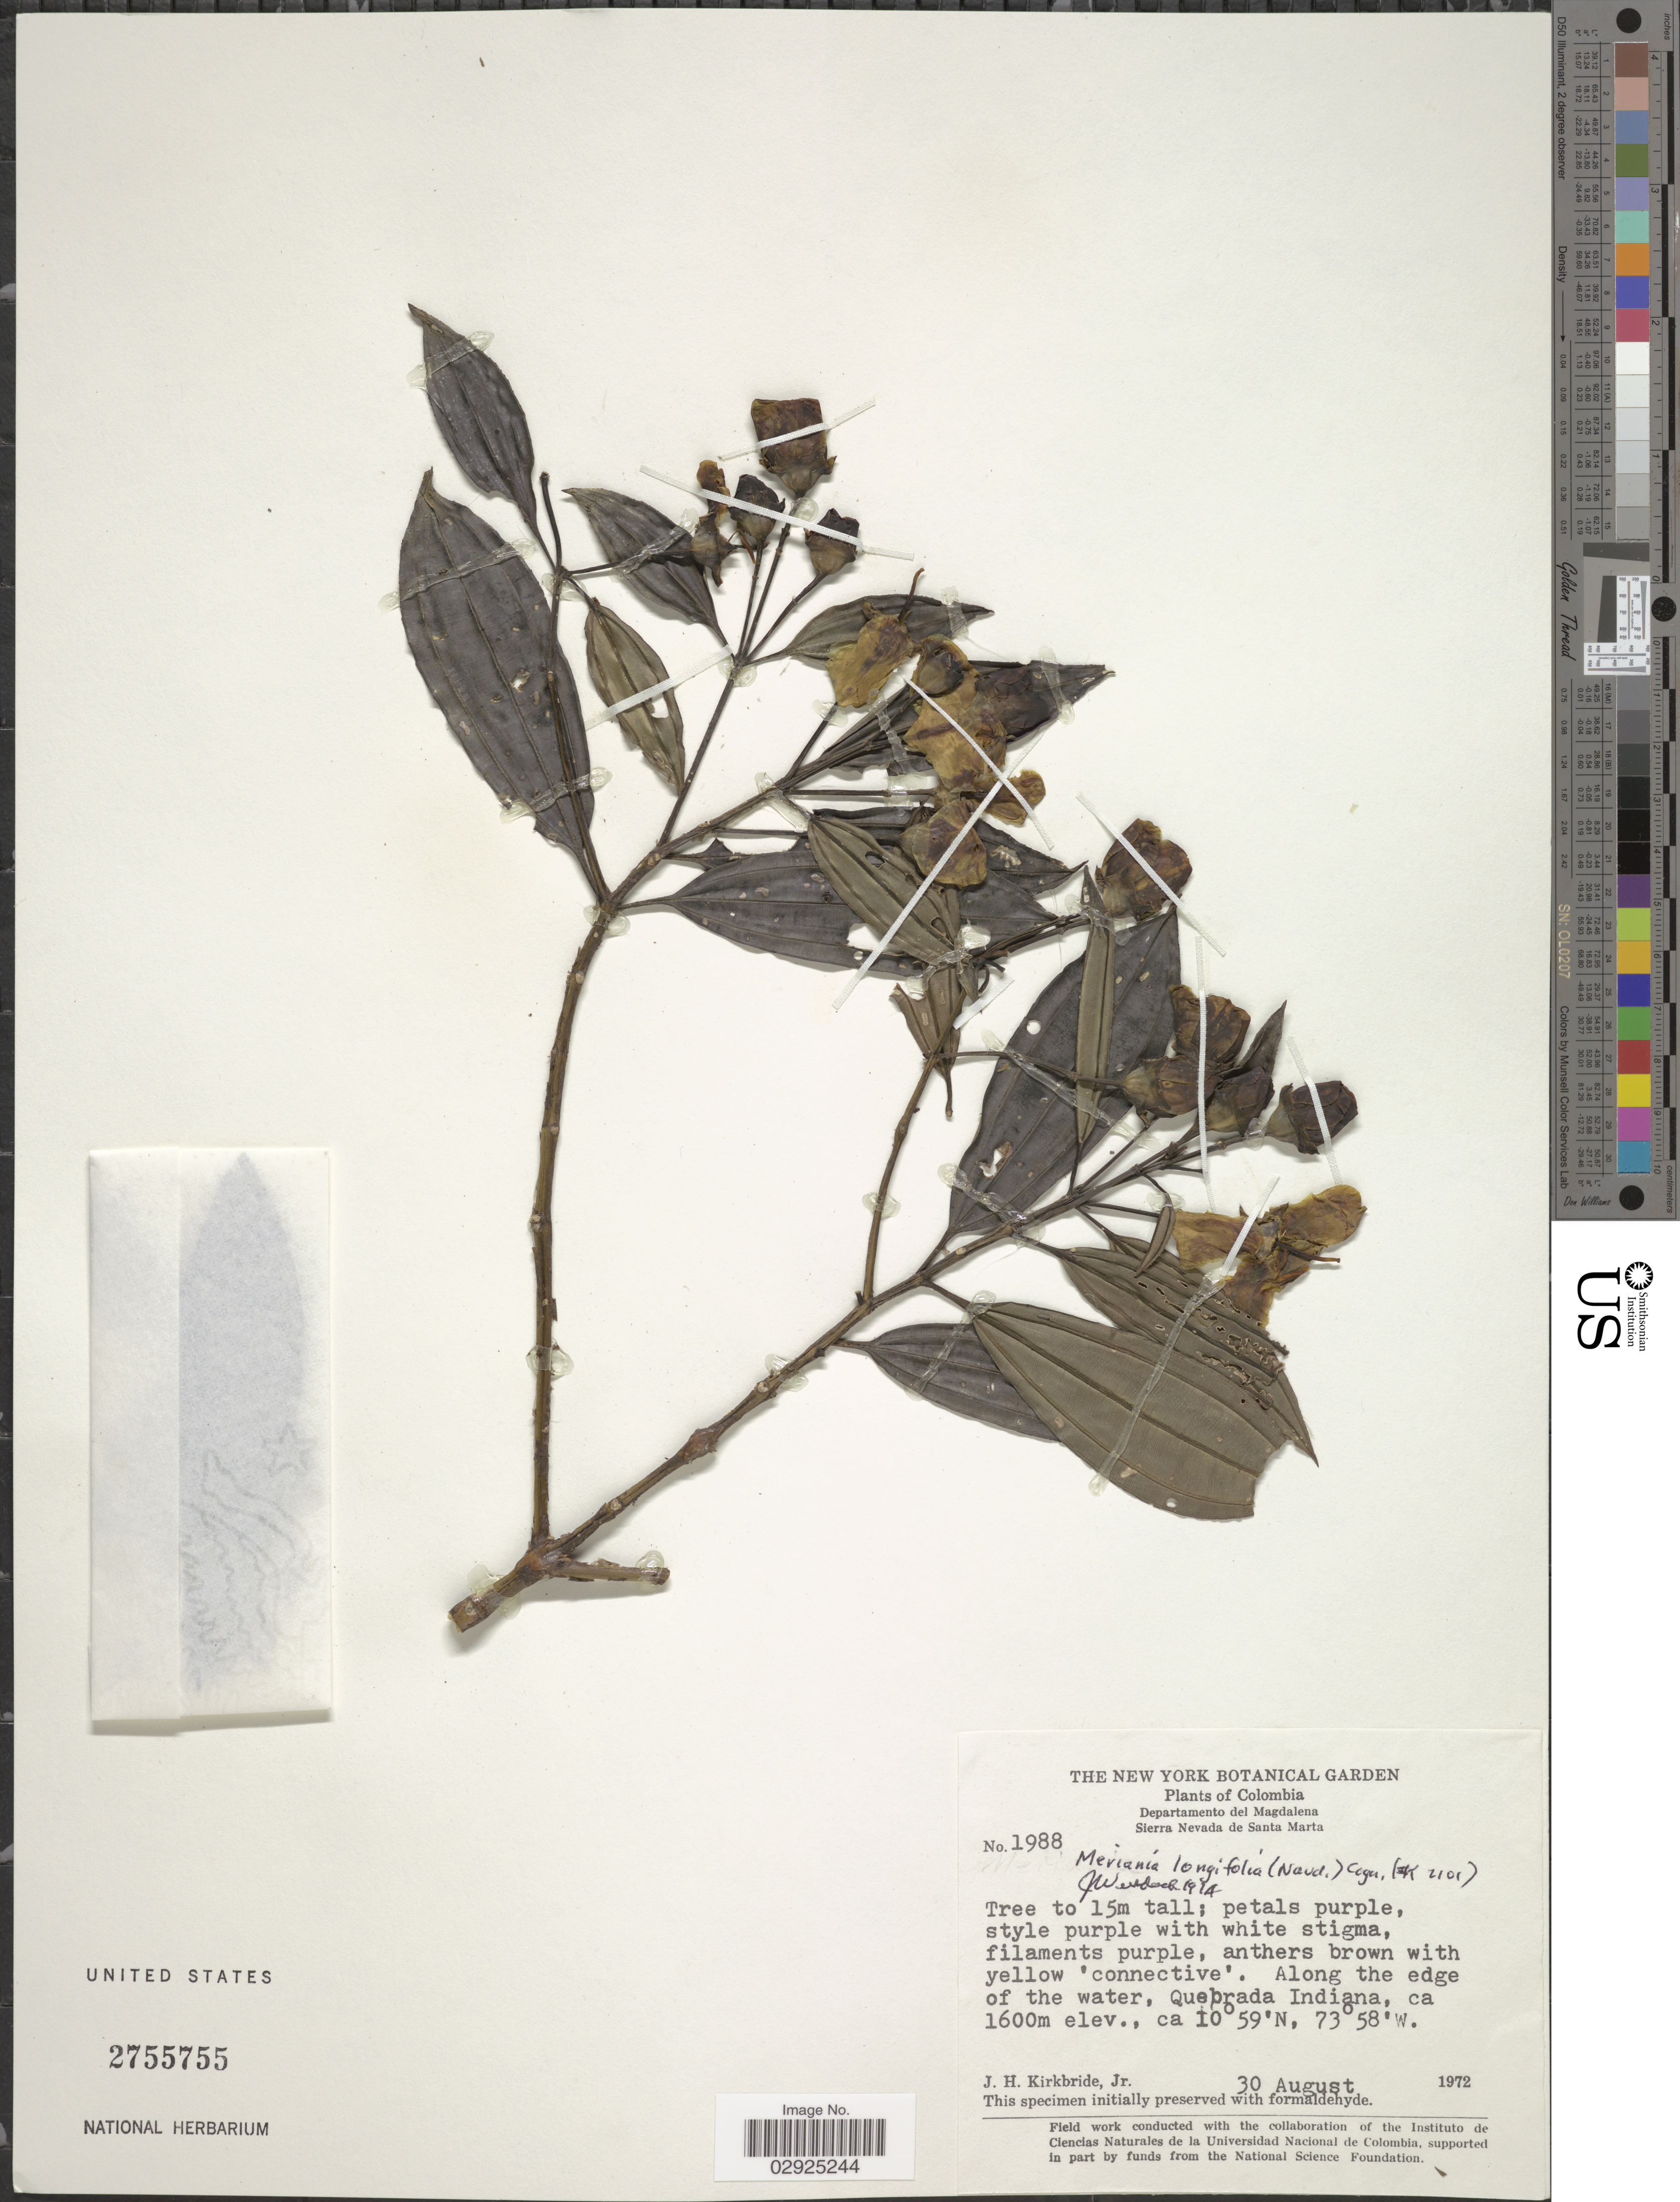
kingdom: Plantae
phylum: Tracheophyta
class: Magnoliopsida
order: Myrtales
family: Melastomataceae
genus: Meriania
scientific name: Meriania longifolia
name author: (Naudin) Cogn.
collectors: J. H. Kirkbride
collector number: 1988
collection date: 1972-08-30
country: Colombia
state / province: Magdalena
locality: Departamento del Magdalena. Sierra Nevada de Santa Marta. Along the edge of the water, Quebrada Indiana.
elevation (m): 1600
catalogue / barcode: US 2755755